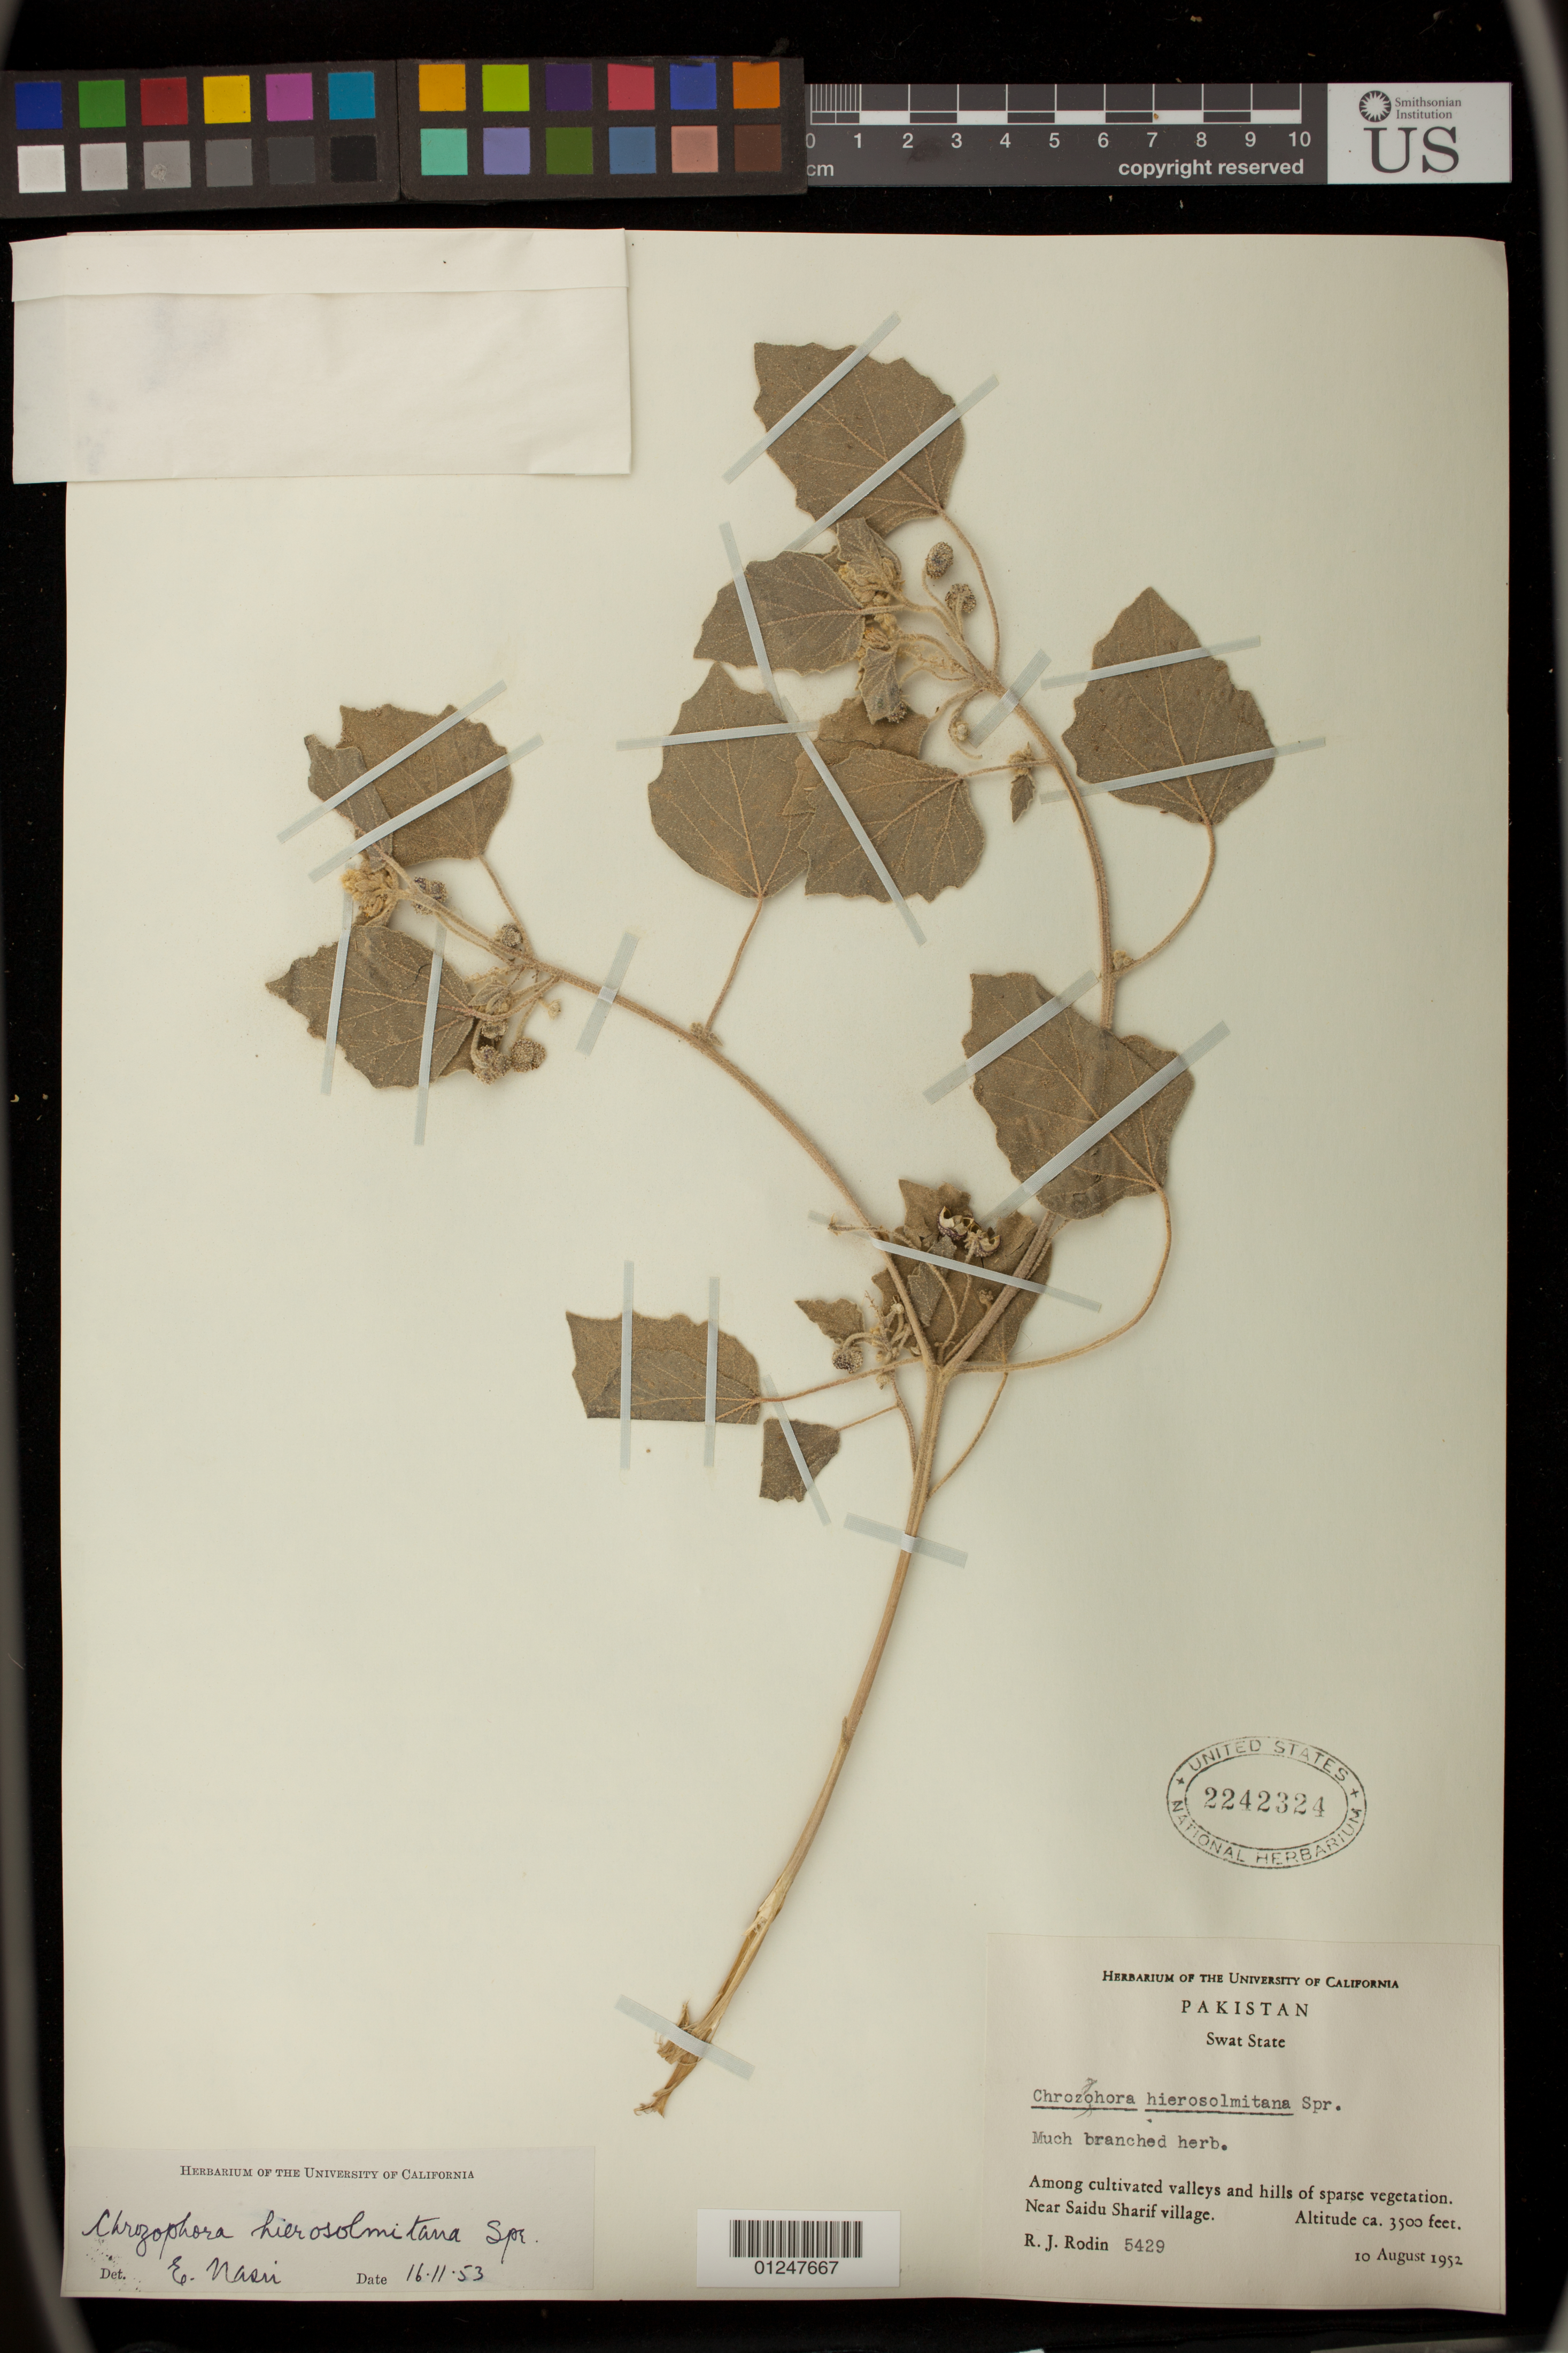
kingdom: Plantae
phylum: Tracheophyta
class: Magnoliopsida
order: Malpighiales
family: Euphorbiaceae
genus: Chrozophora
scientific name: Chrozophora hierosolymitana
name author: Spreng.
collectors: R. J. Rodin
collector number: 5429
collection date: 1952-08-10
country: Pakistan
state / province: Khyber Pakhtunkhwa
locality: Swat State, near Saidu Sharif village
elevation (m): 1067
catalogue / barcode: US 2242324